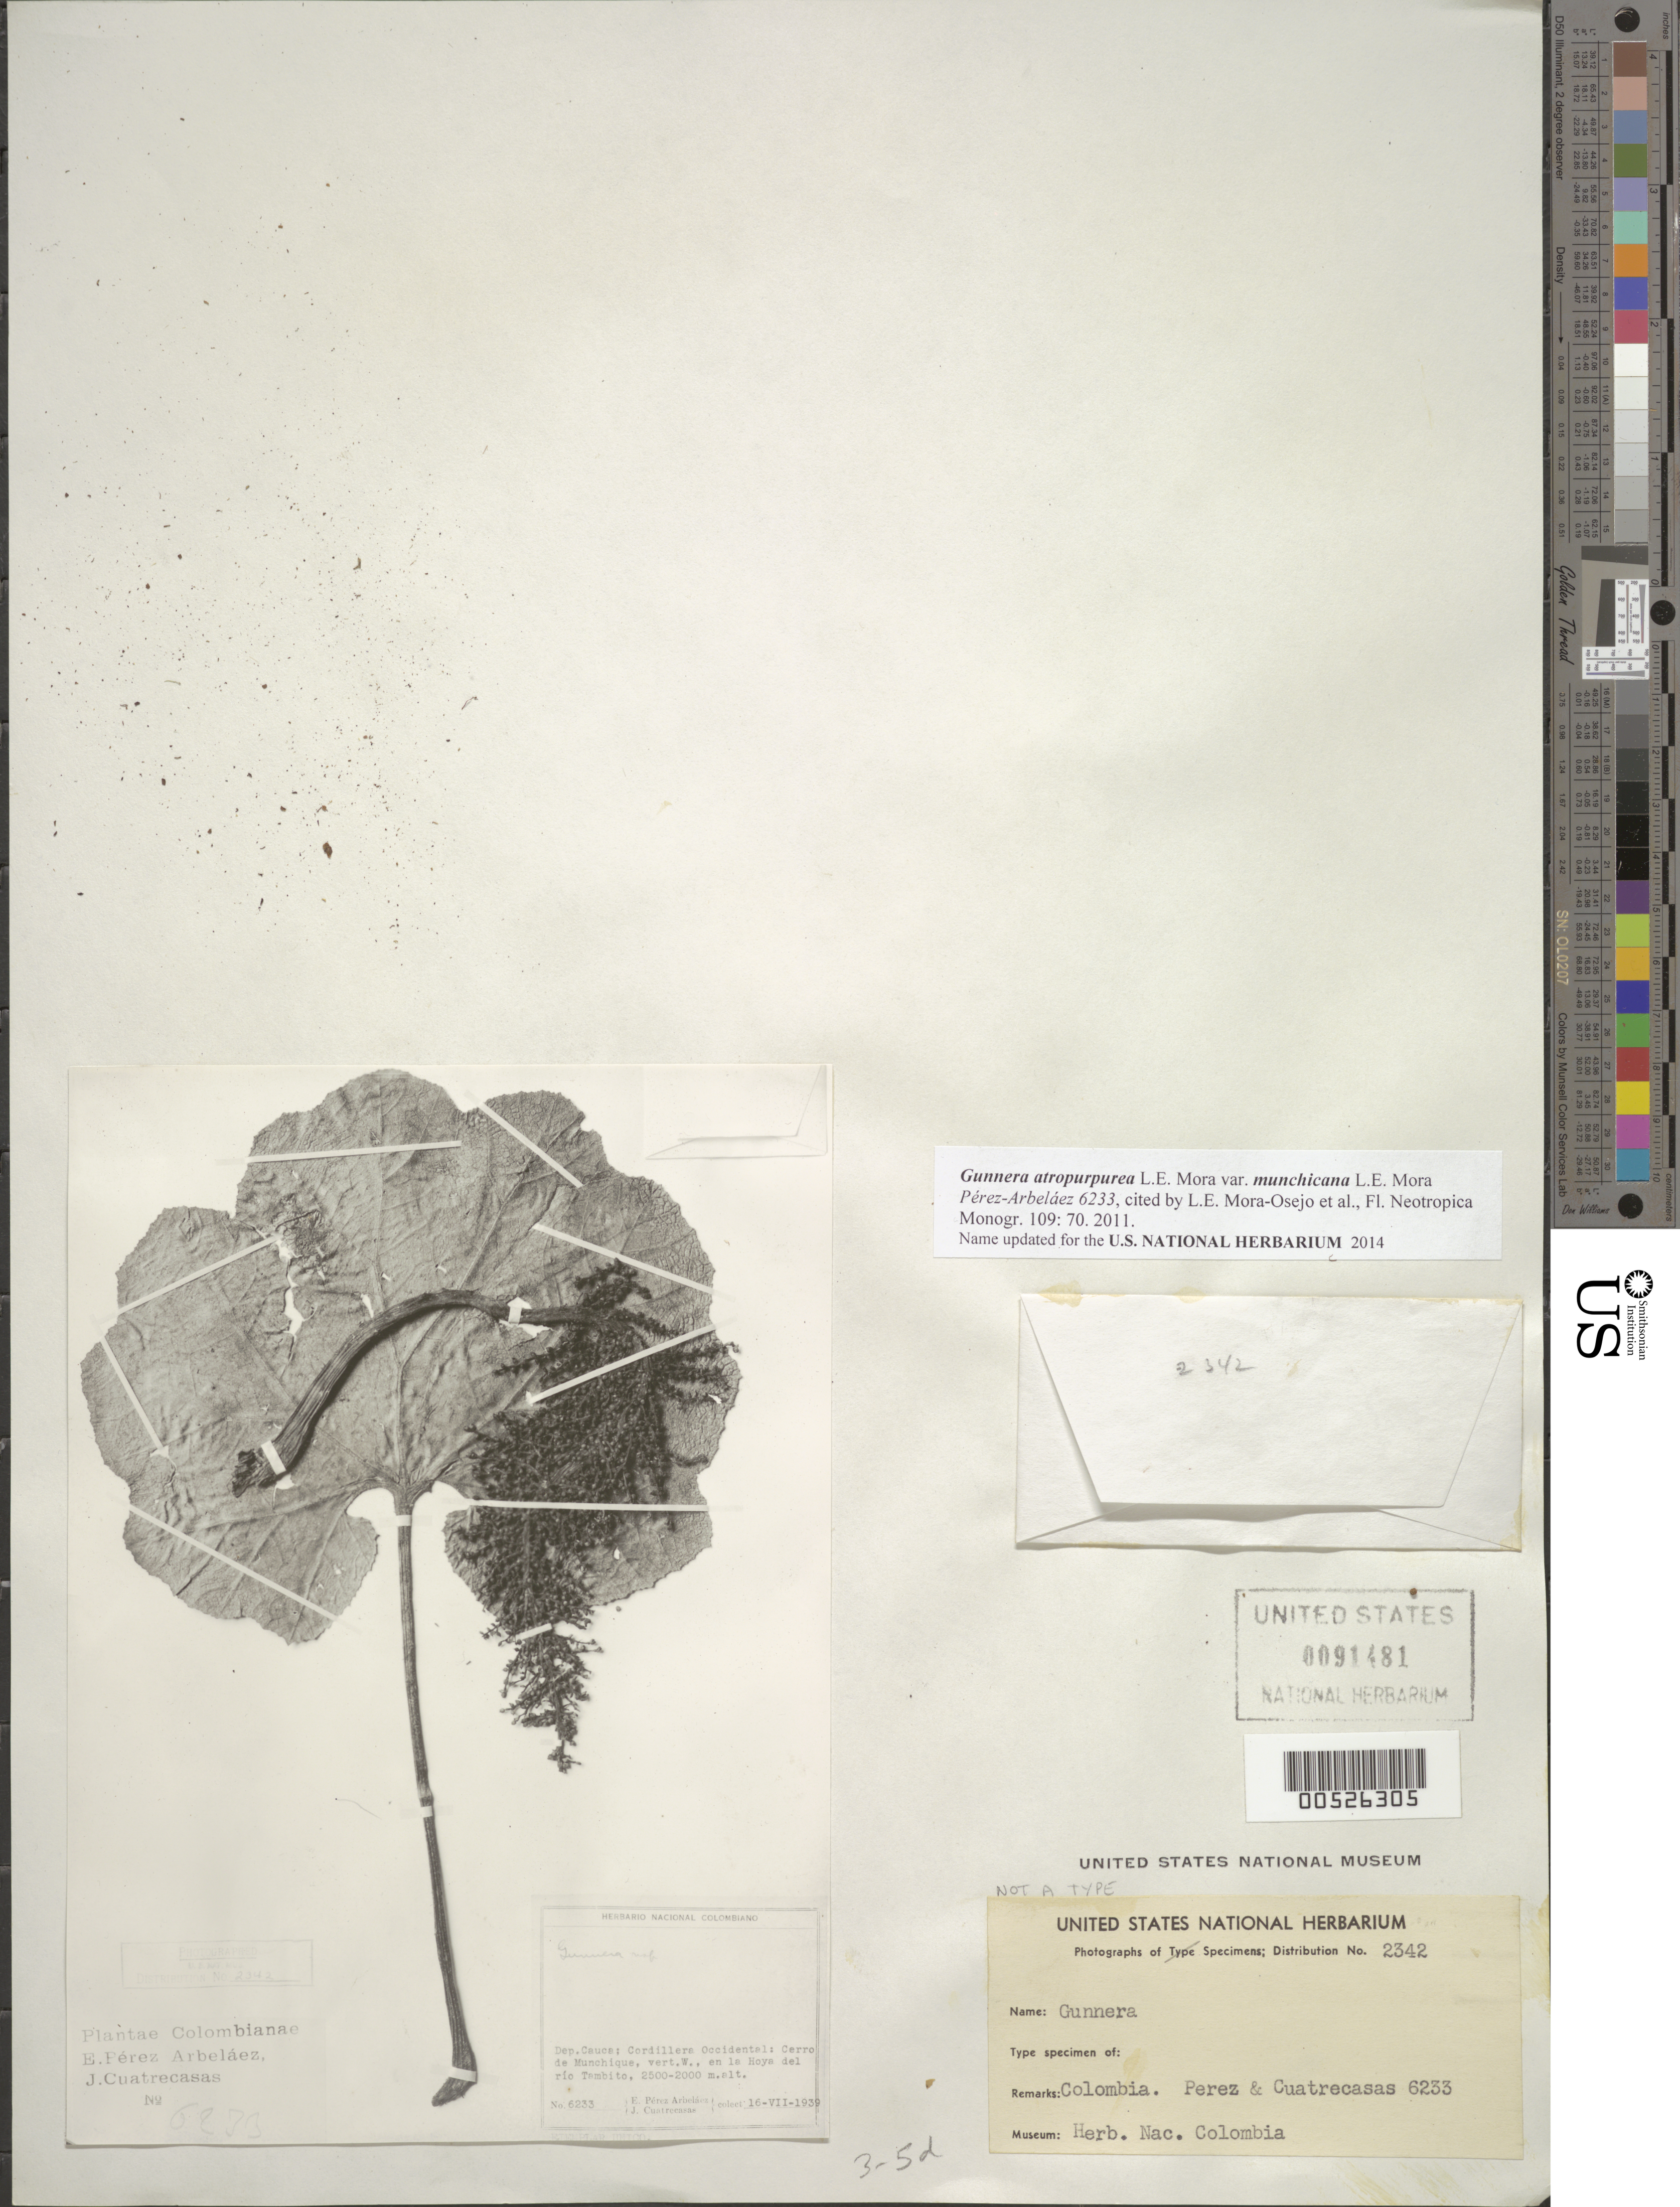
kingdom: Plantae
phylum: Tracheophyta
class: Magnoliopsida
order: Gunnerales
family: Gunneraceae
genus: Gunnera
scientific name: Gunnera atropurpurea var. munchicana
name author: L.E. Mora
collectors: E. Pérez Arbeláez & J. Cuatrecasas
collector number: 6233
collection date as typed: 16 Jul 1939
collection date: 1939-07-16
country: Colombia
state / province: Cauca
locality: Cordillera Occidental; Cerro de Munchique, vert. W., en la Hoya del Río Tambito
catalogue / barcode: US 91481